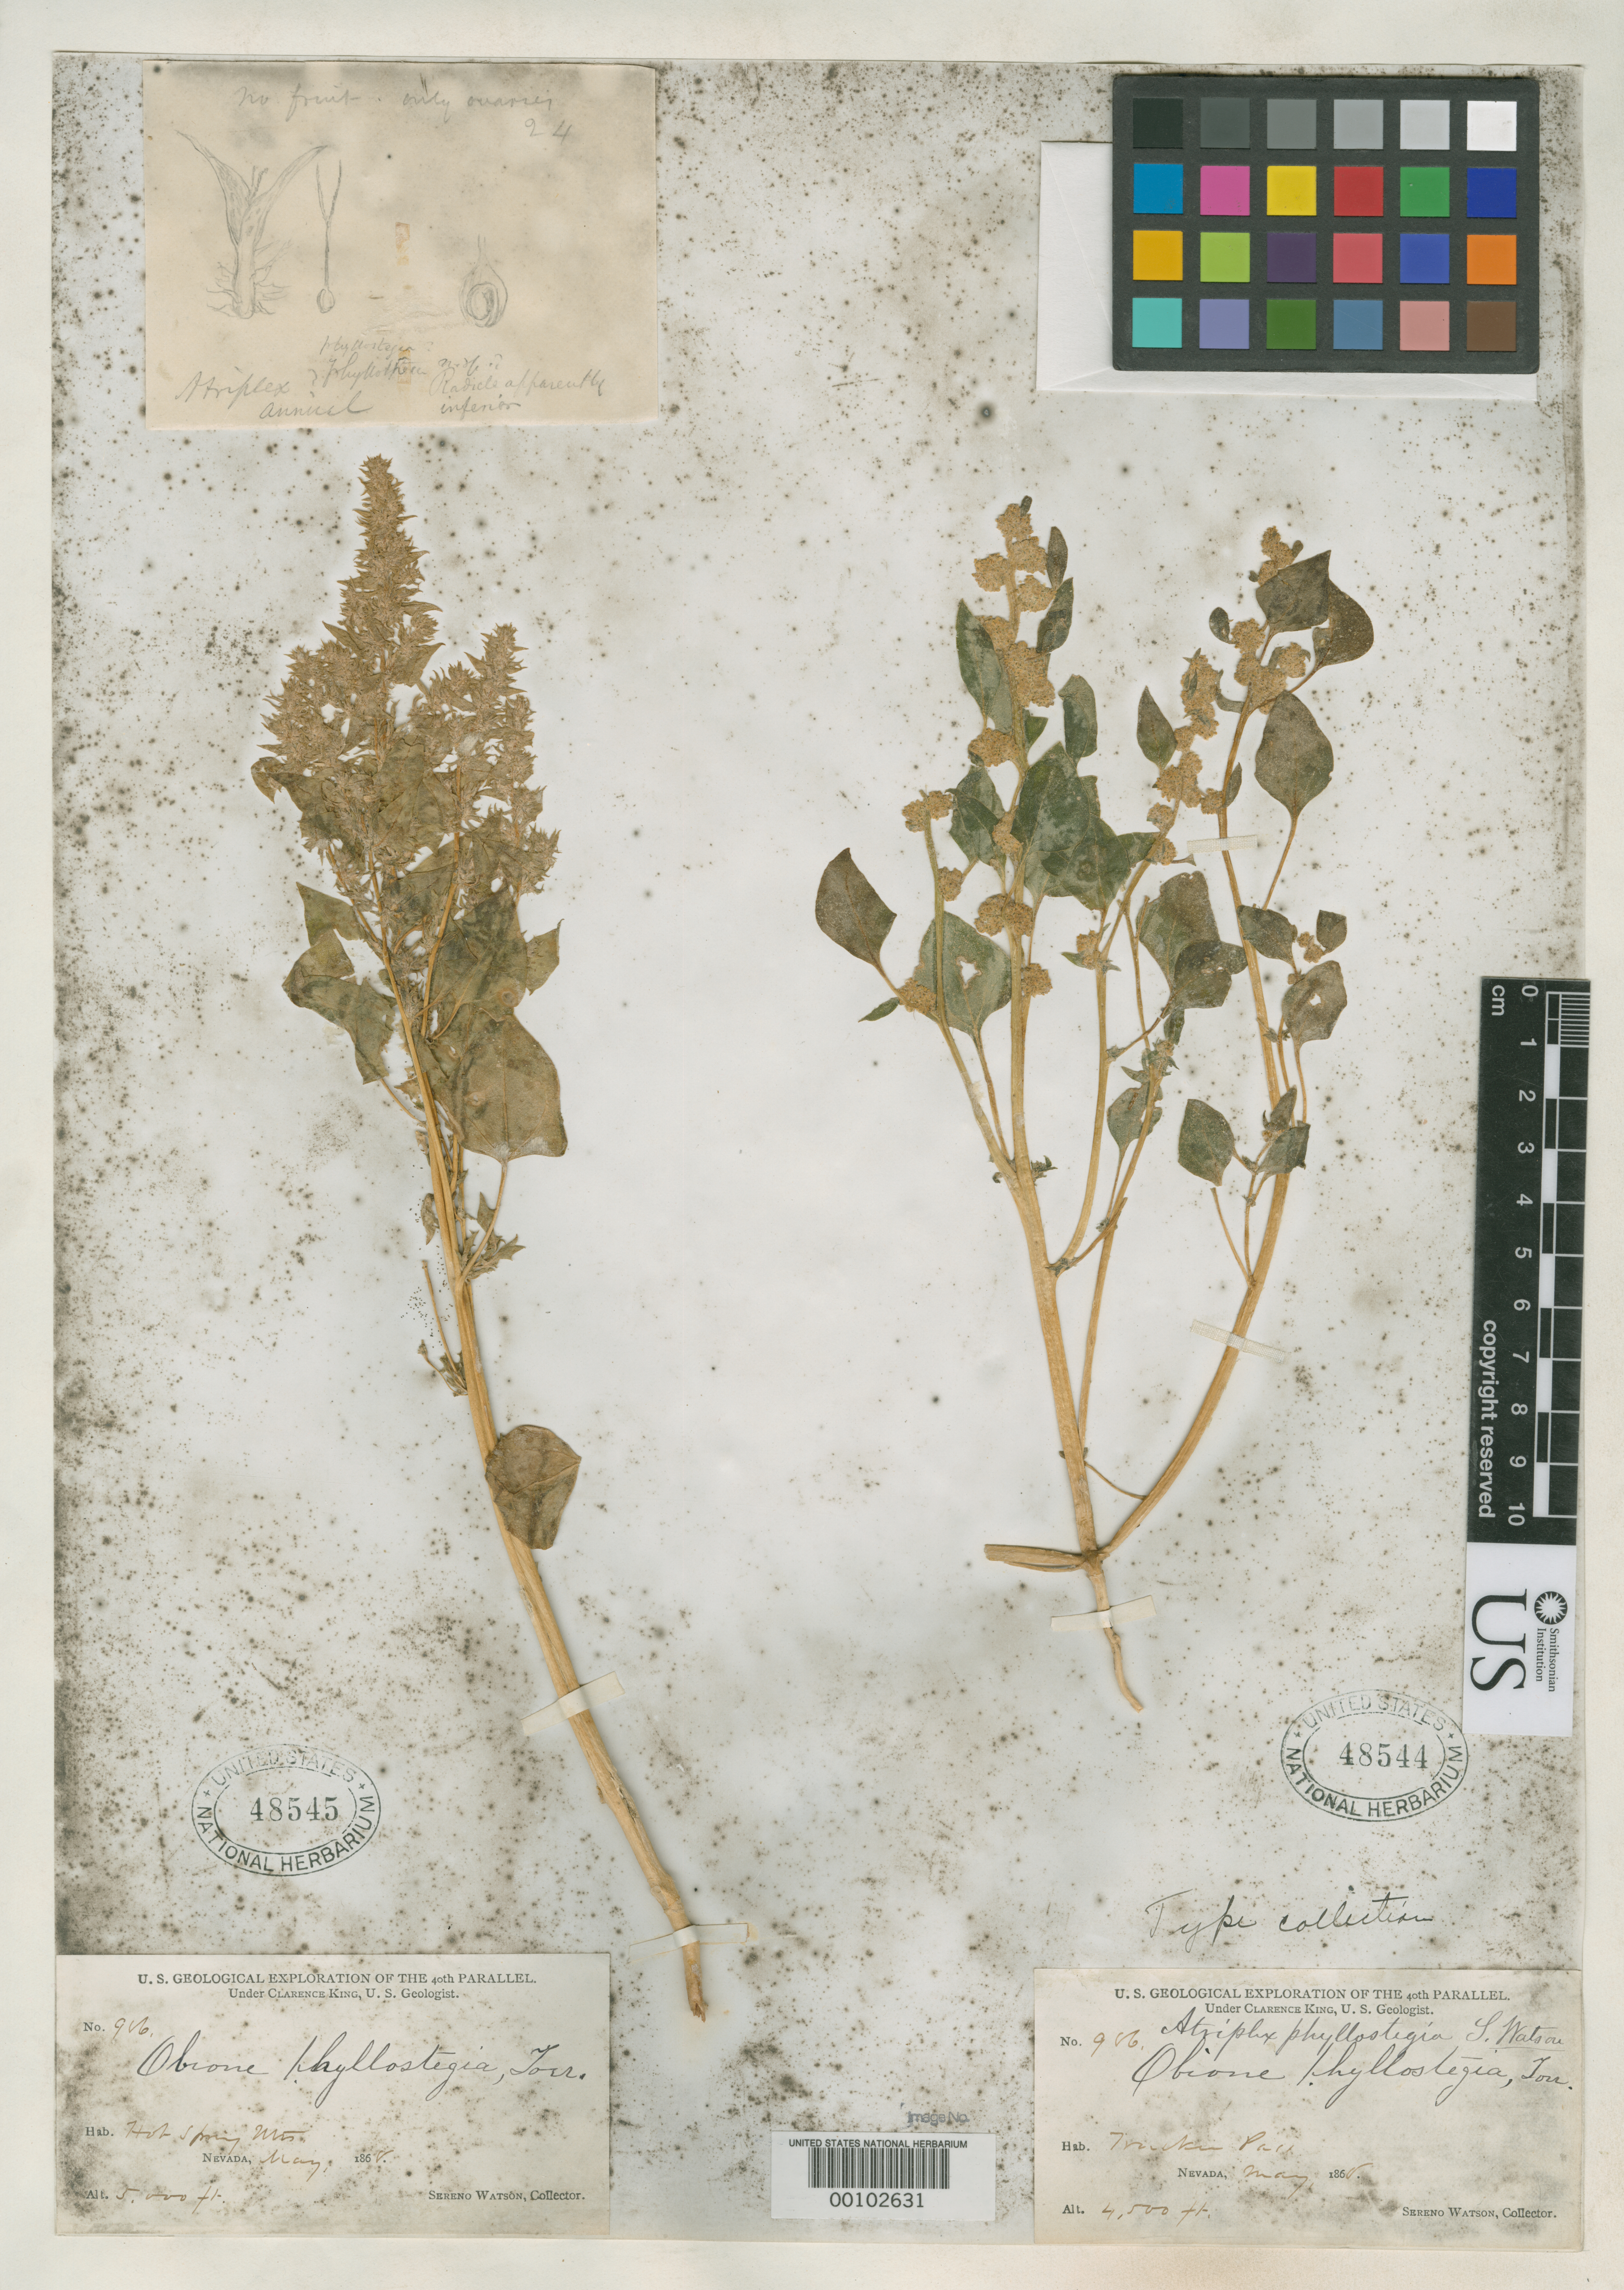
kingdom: Plantae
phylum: Tracheophyta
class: Magnoliopsida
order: Caryophyllales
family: Amaranthaceae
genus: Obione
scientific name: Obione phyllostegia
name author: Torr. in C. King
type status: Syntype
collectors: S. Watson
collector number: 986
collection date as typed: May 1868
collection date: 1868-05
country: United States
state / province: Nevada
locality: Between Truckee and Humboldt Rivers.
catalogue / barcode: US 48544